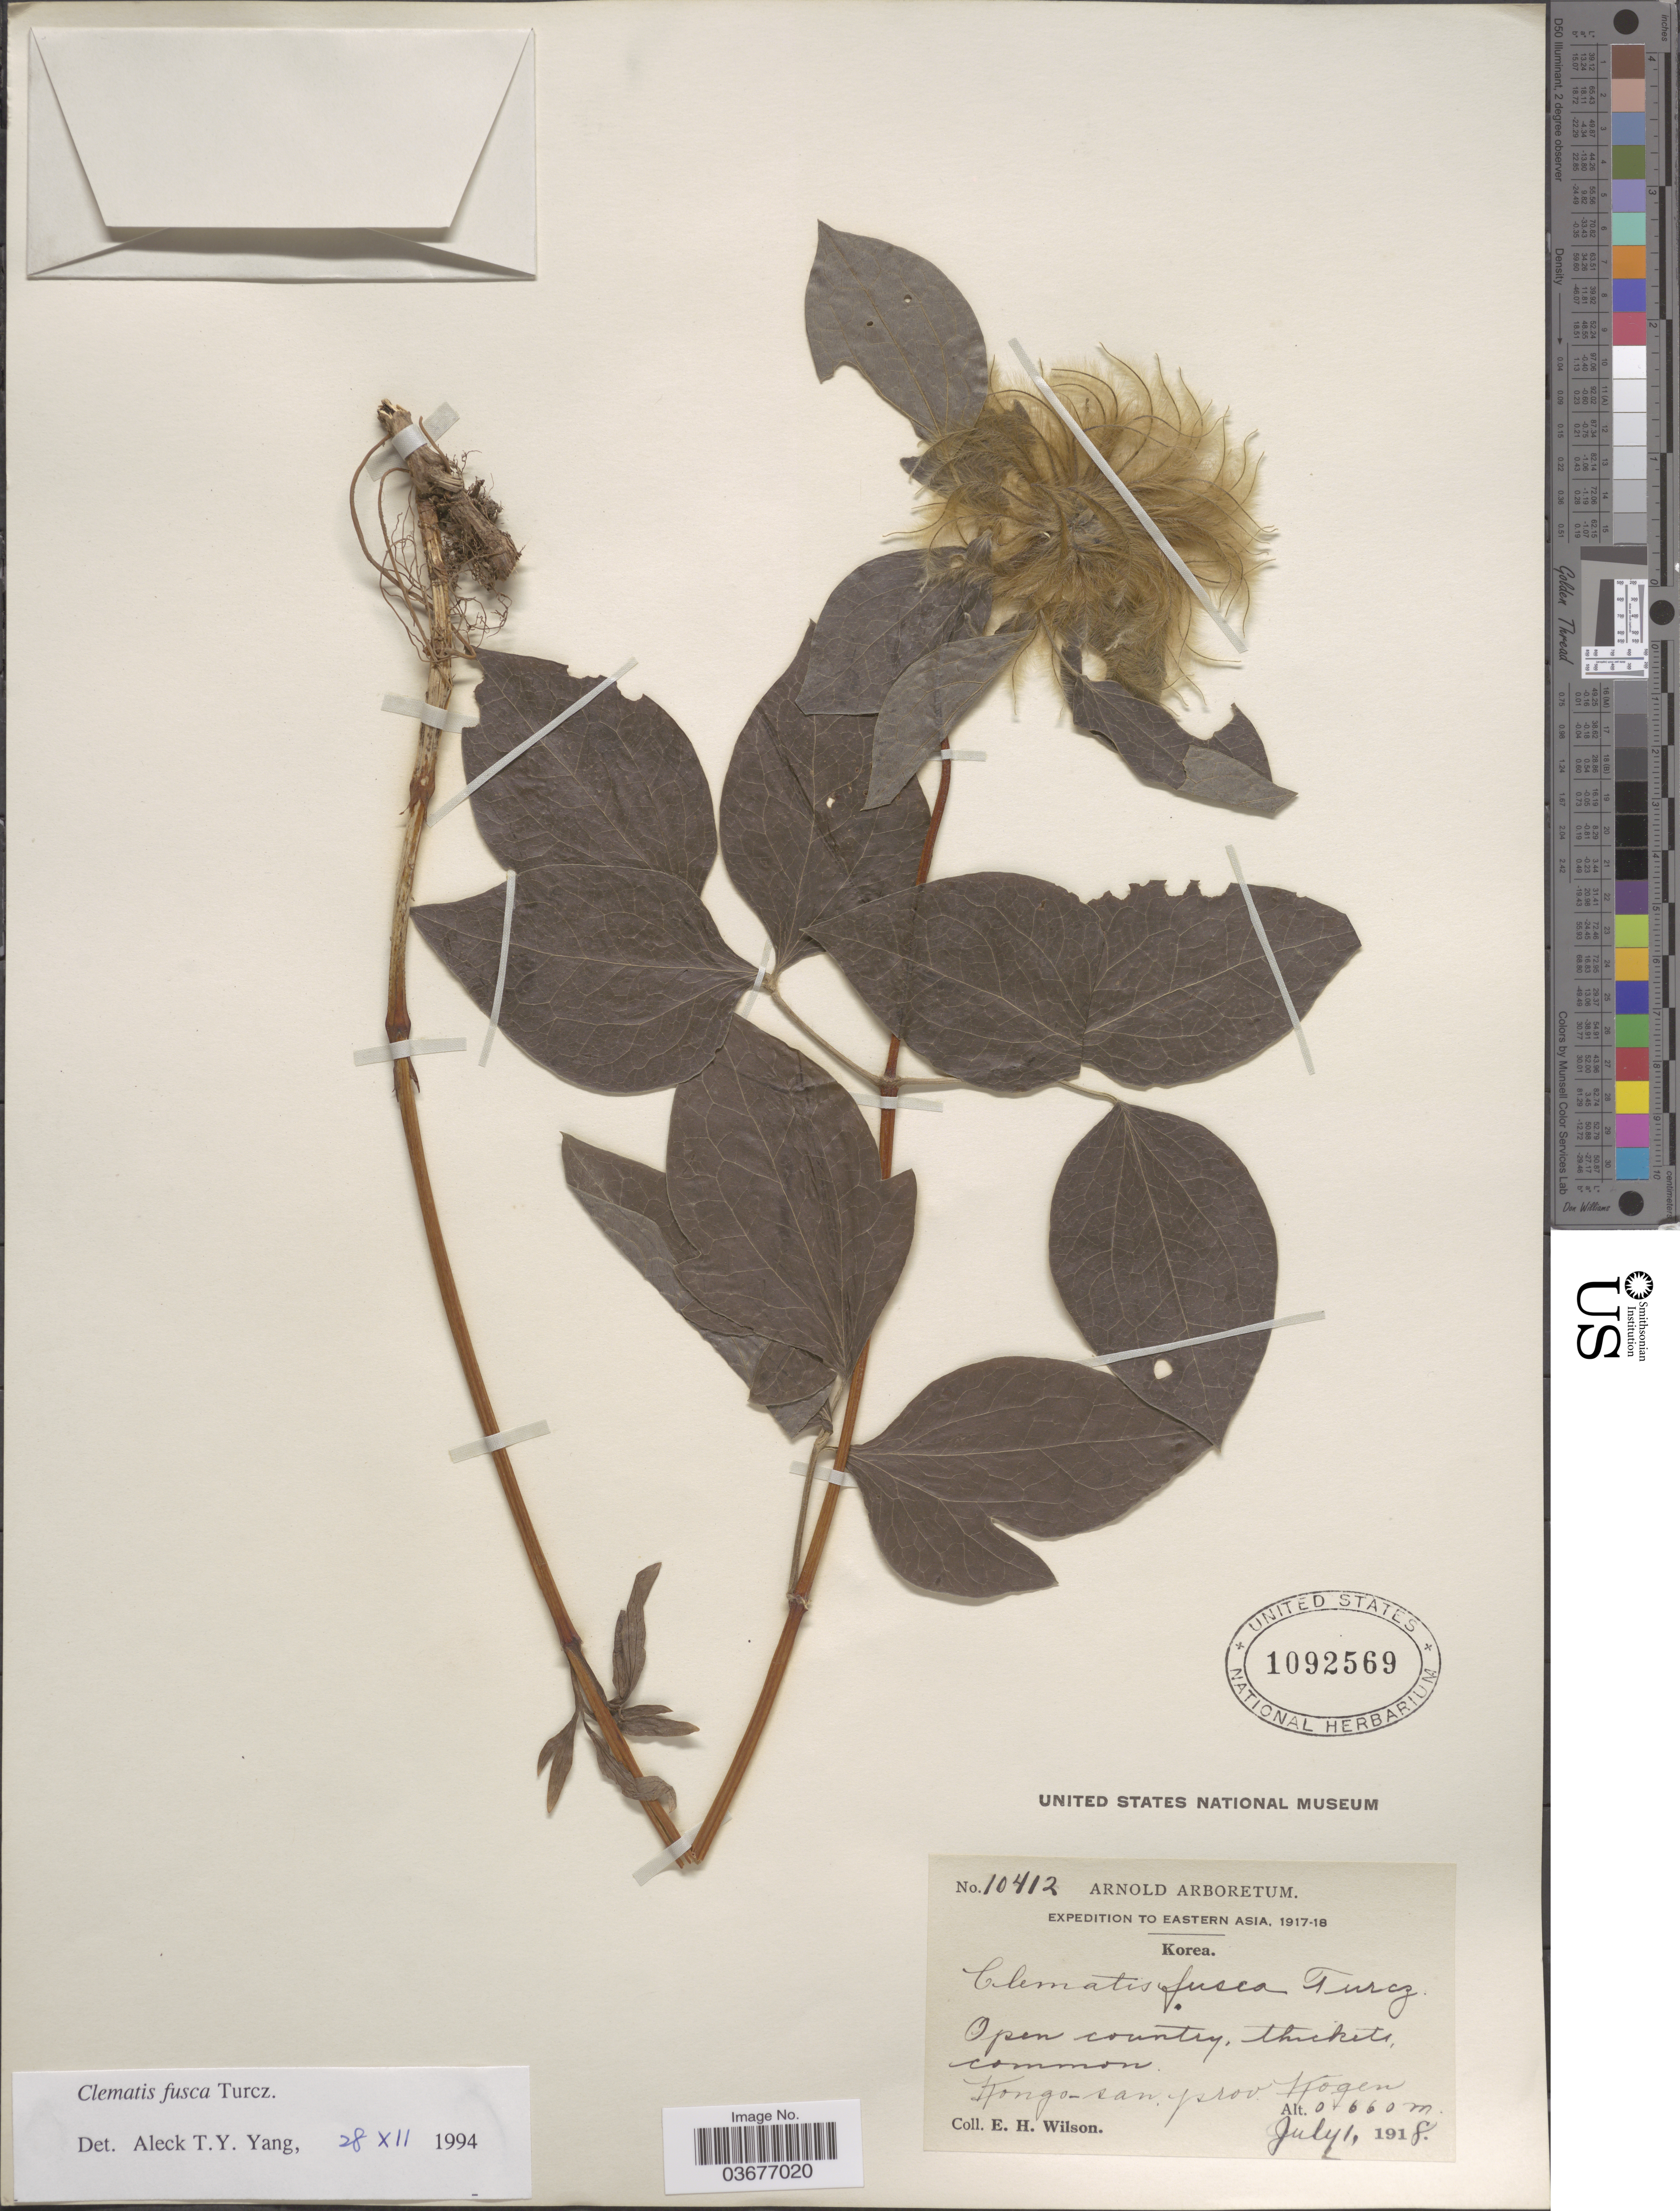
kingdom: Plantae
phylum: Tracheophyta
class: Magnoliopsida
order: Ranunculales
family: Ranunculaceae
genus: Clematis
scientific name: Clematis fusca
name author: Turcz.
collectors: E. Wilson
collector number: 10412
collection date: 1918-07-01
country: North Korea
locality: Eastern Asia. Kongo-san, prov. Kōgen.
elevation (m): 0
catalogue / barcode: US 1092569